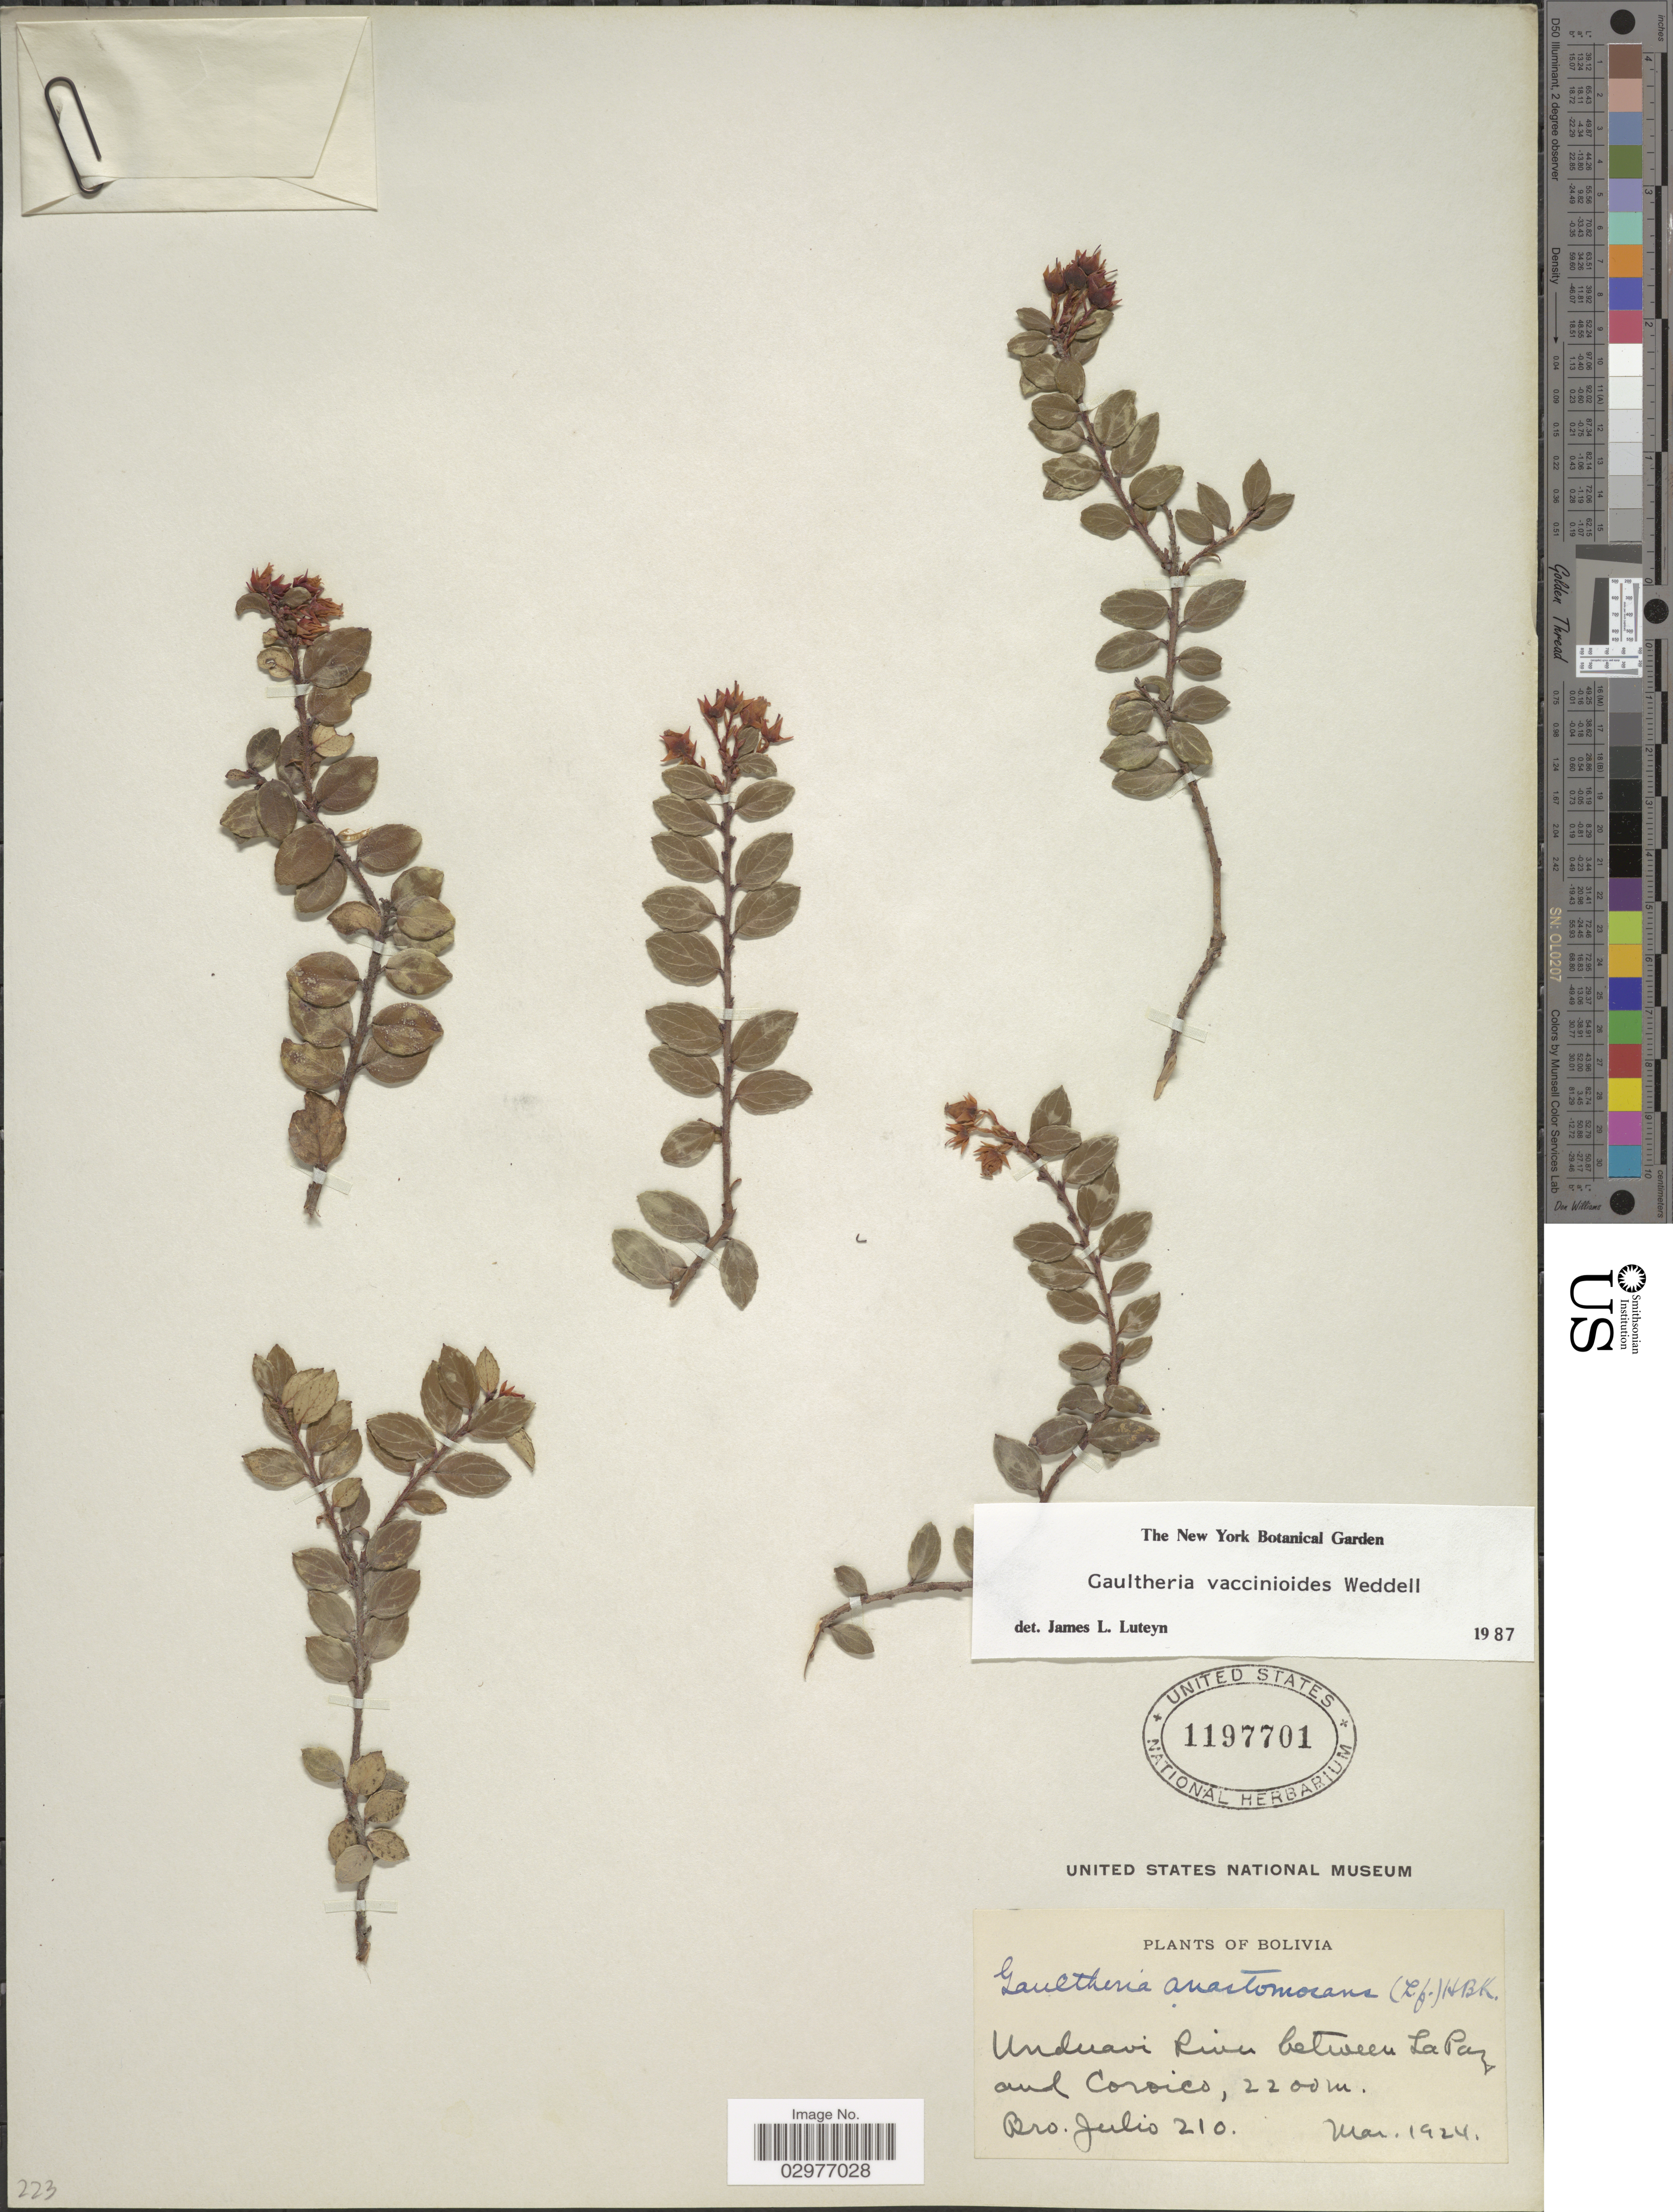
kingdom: Plantae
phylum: Tracheophyta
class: Magnoliopsida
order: Ericales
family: Ericaceae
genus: Gaultheria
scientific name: Gaultheria vaccinioides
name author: Wedd.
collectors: Bro. Julio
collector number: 210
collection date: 1924-03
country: Bolivia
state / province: La Paz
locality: Unduavi River between La Paz and Coroico.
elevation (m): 2200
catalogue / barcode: US 1197701